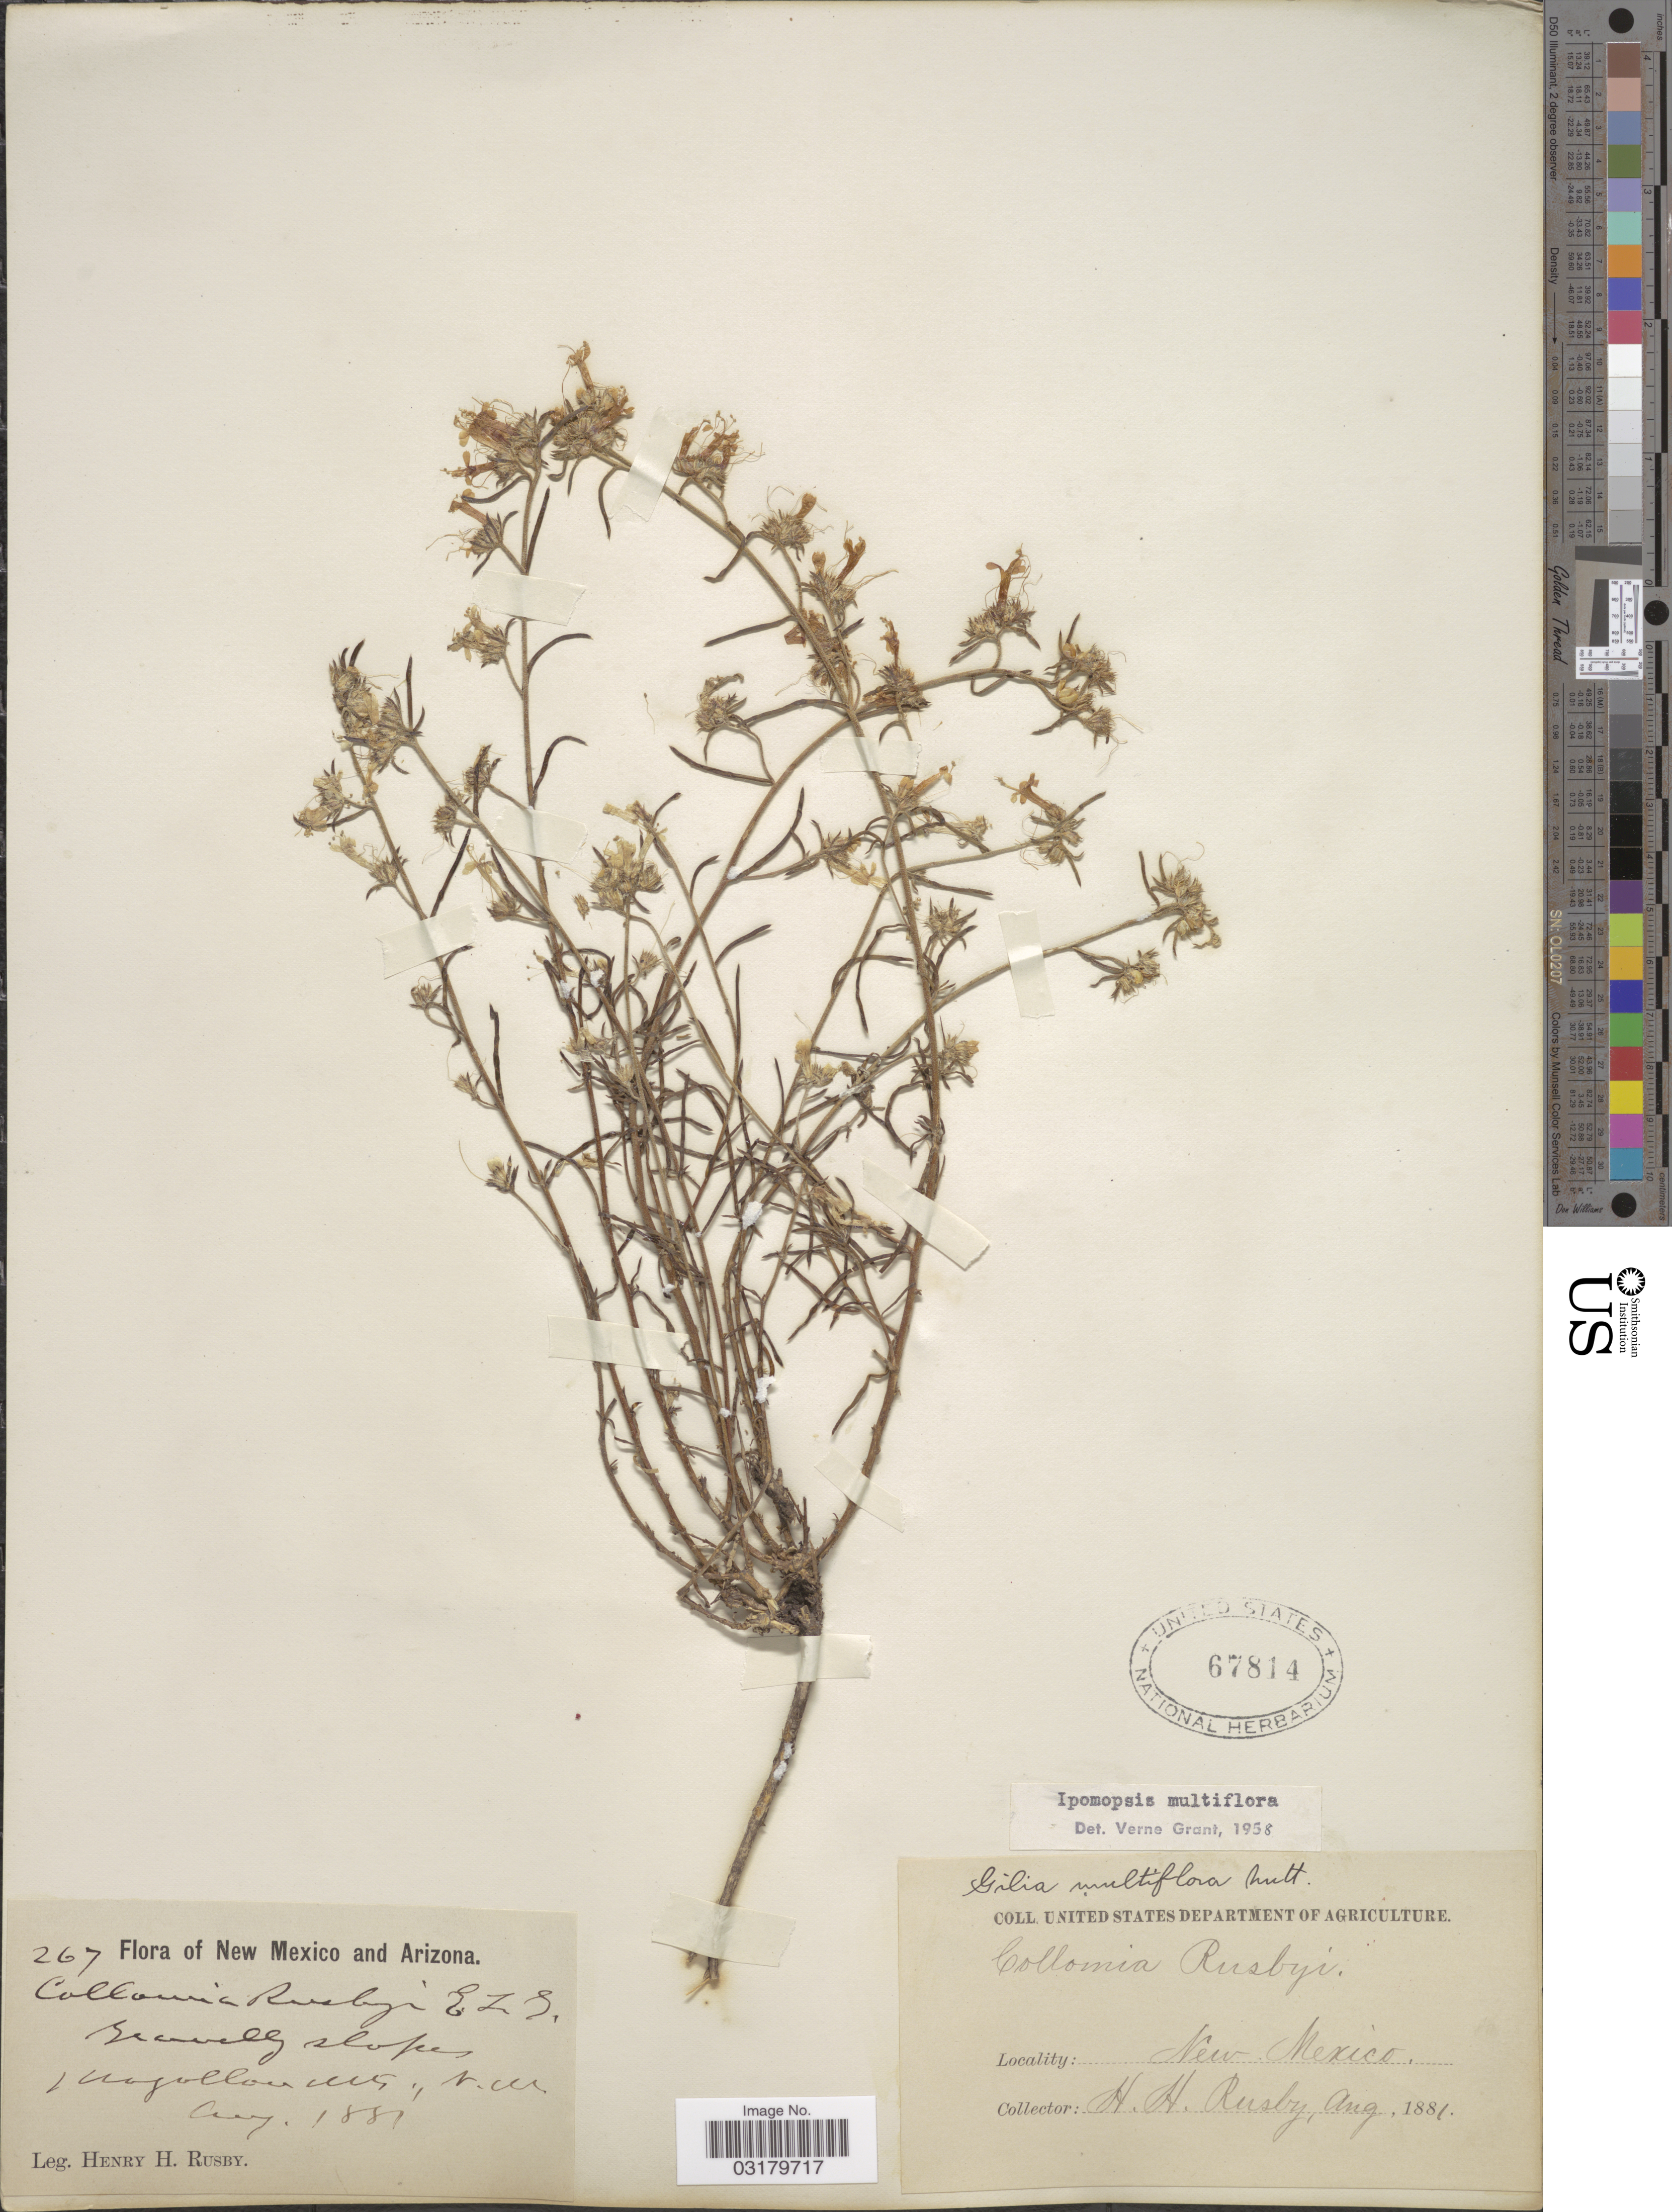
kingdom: Plantae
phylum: Tracheophyta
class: Magnoliopsida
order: Ericales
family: Polemoniaceae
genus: Ipomopsis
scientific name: Ipomopsis multiflora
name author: (Nutt.) V.E. Grant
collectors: H. H. Rusby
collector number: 267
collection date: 1881-08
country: United States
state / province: New Mexico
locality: Gravelly slopes Mogollon Mts.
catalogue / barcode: US 67814